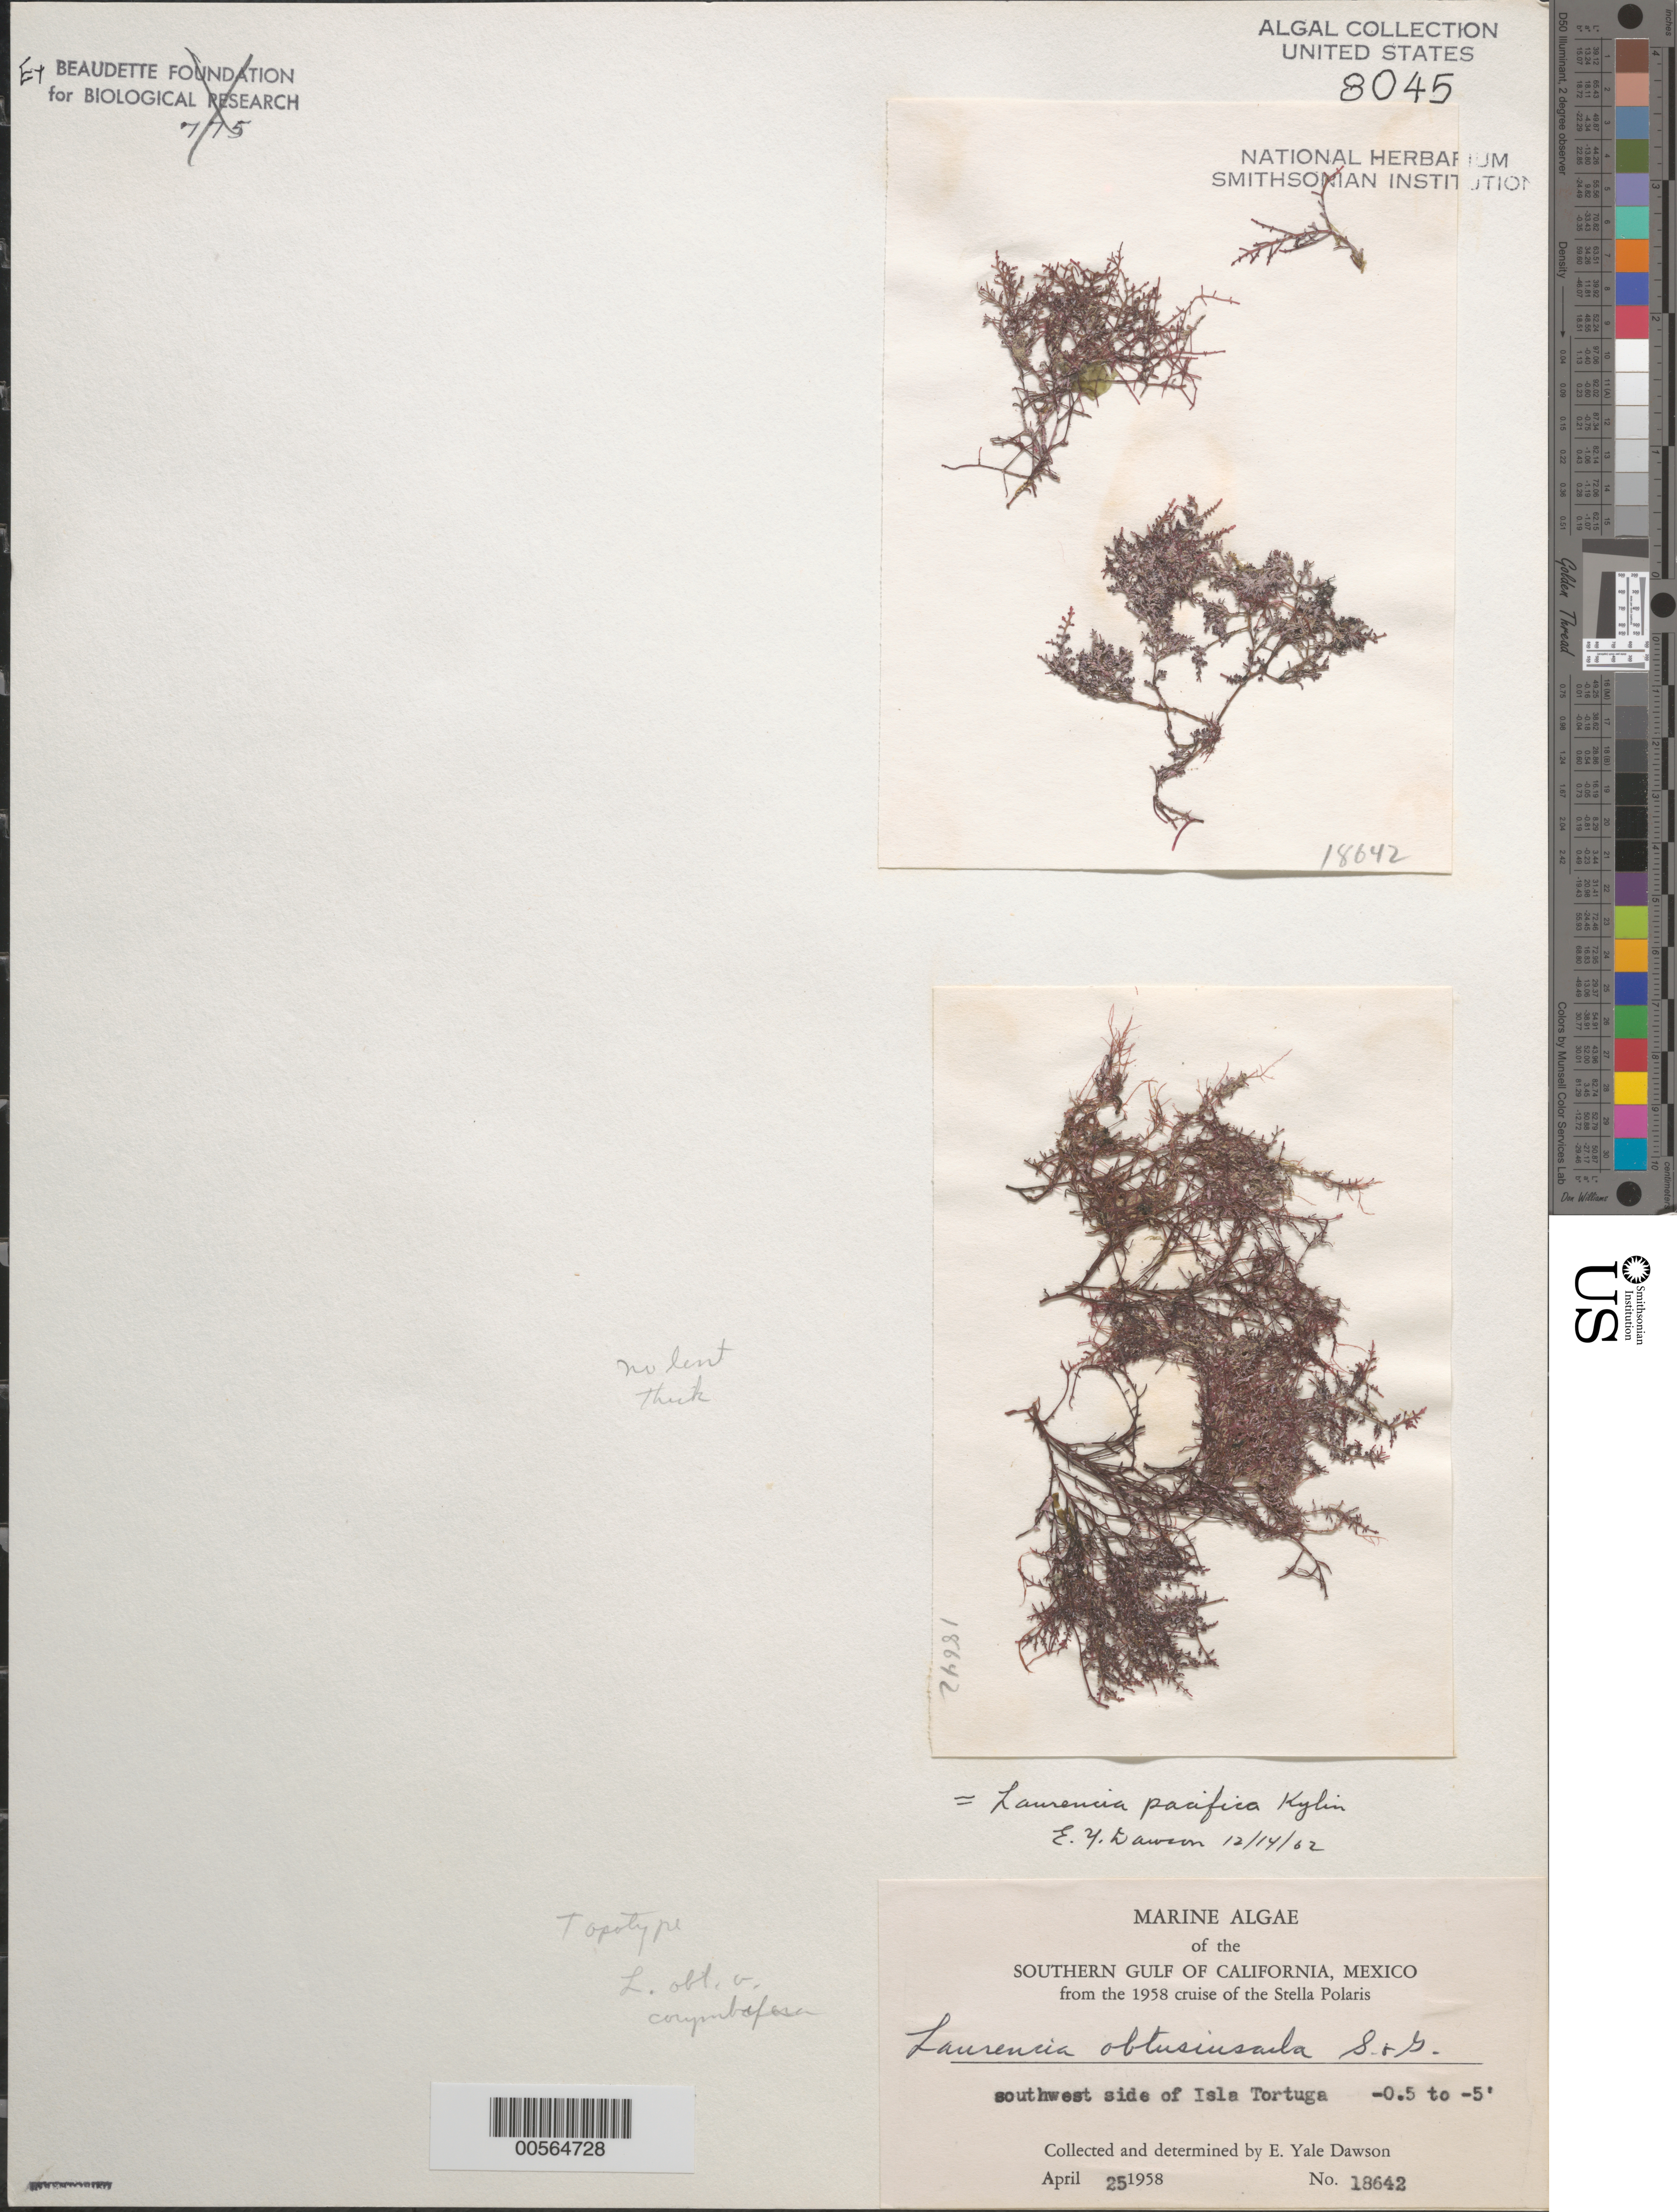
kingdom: Plantae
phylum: Rhodophyta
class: Florideophyceae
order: Ceramiales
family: Rhodomelaceae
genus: Laurencia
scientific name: Laurencia pacifica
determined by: Dawson, E. Y.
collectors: M. Neushul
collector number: EYD 18642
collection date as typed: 25 Apr 1958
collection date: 1958-04-25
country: Mexico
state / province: Baja California Sur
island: Isla Tortuga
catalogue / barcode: US 8045